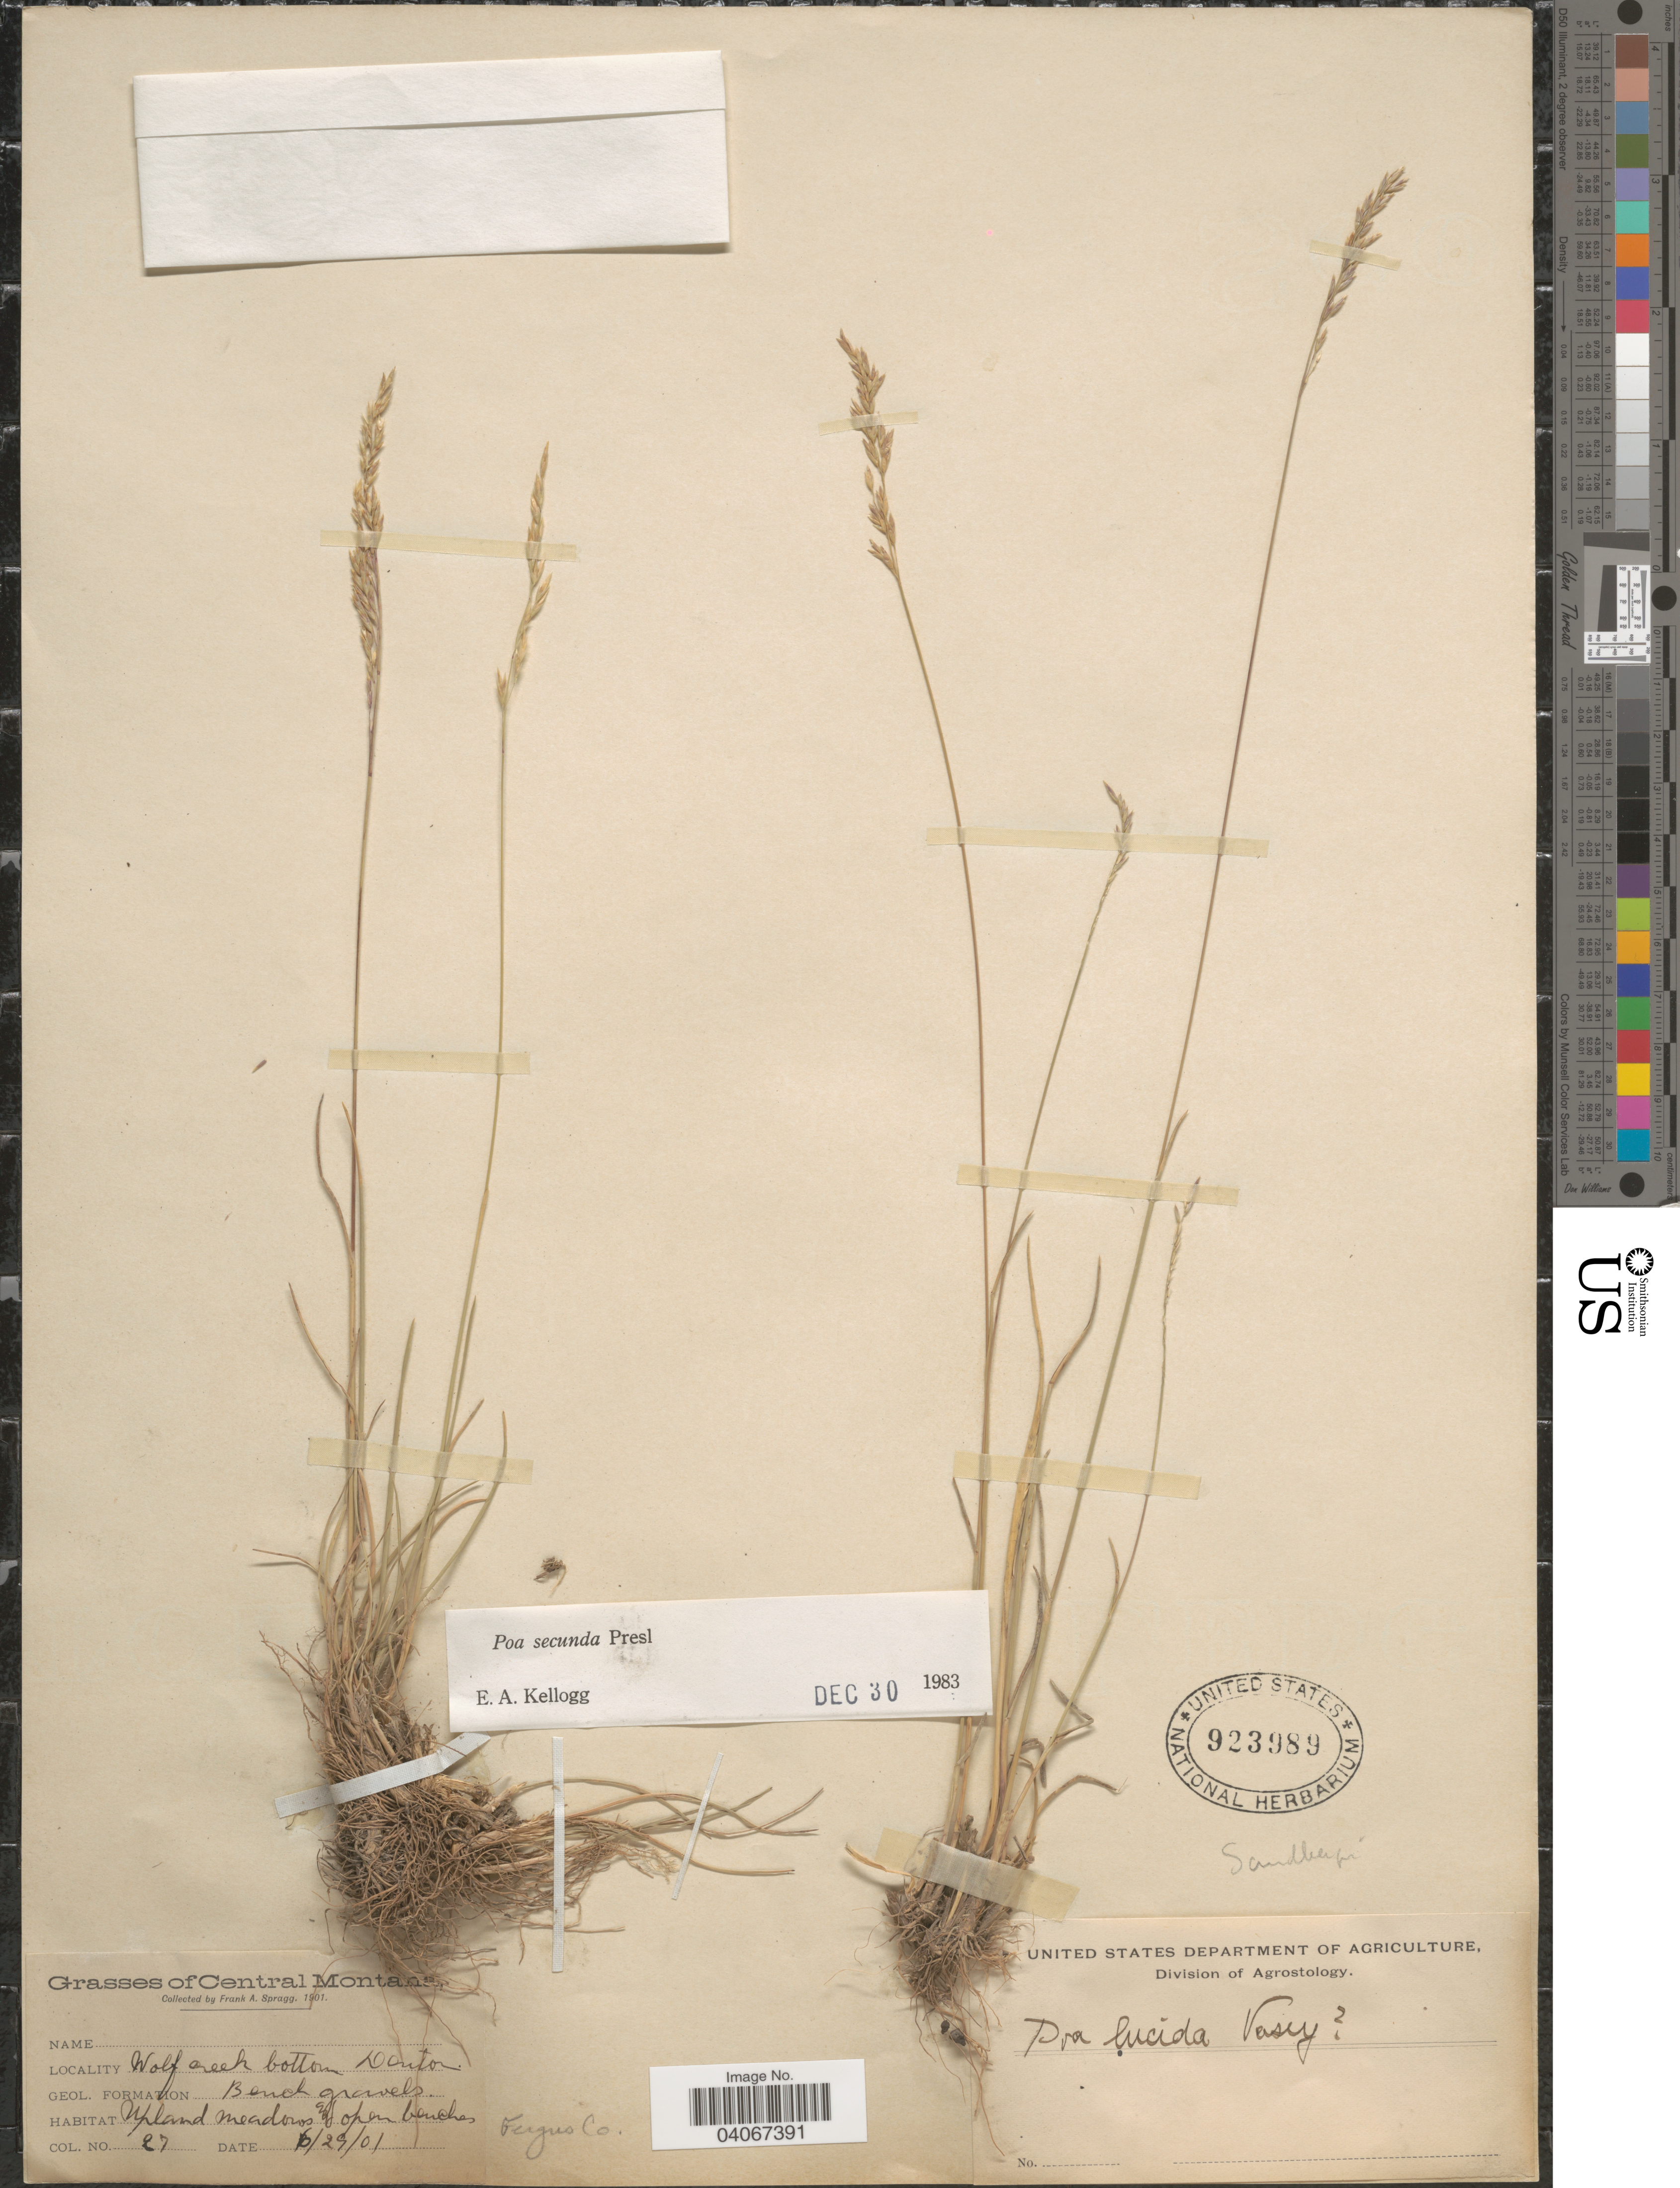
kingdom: Plantae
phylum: Tracheophyta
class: Liliopsida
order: Poales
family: Poaceae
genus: Poa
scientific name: Poa secunda subsp. secunda var. secunda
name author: J. Presl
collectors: F. Spragg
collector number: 27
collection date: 1901-06-29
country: United States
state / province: Montana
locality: Central Montana. Wolf creek bottom Denton. Fergus Co.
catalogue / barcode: US 923989